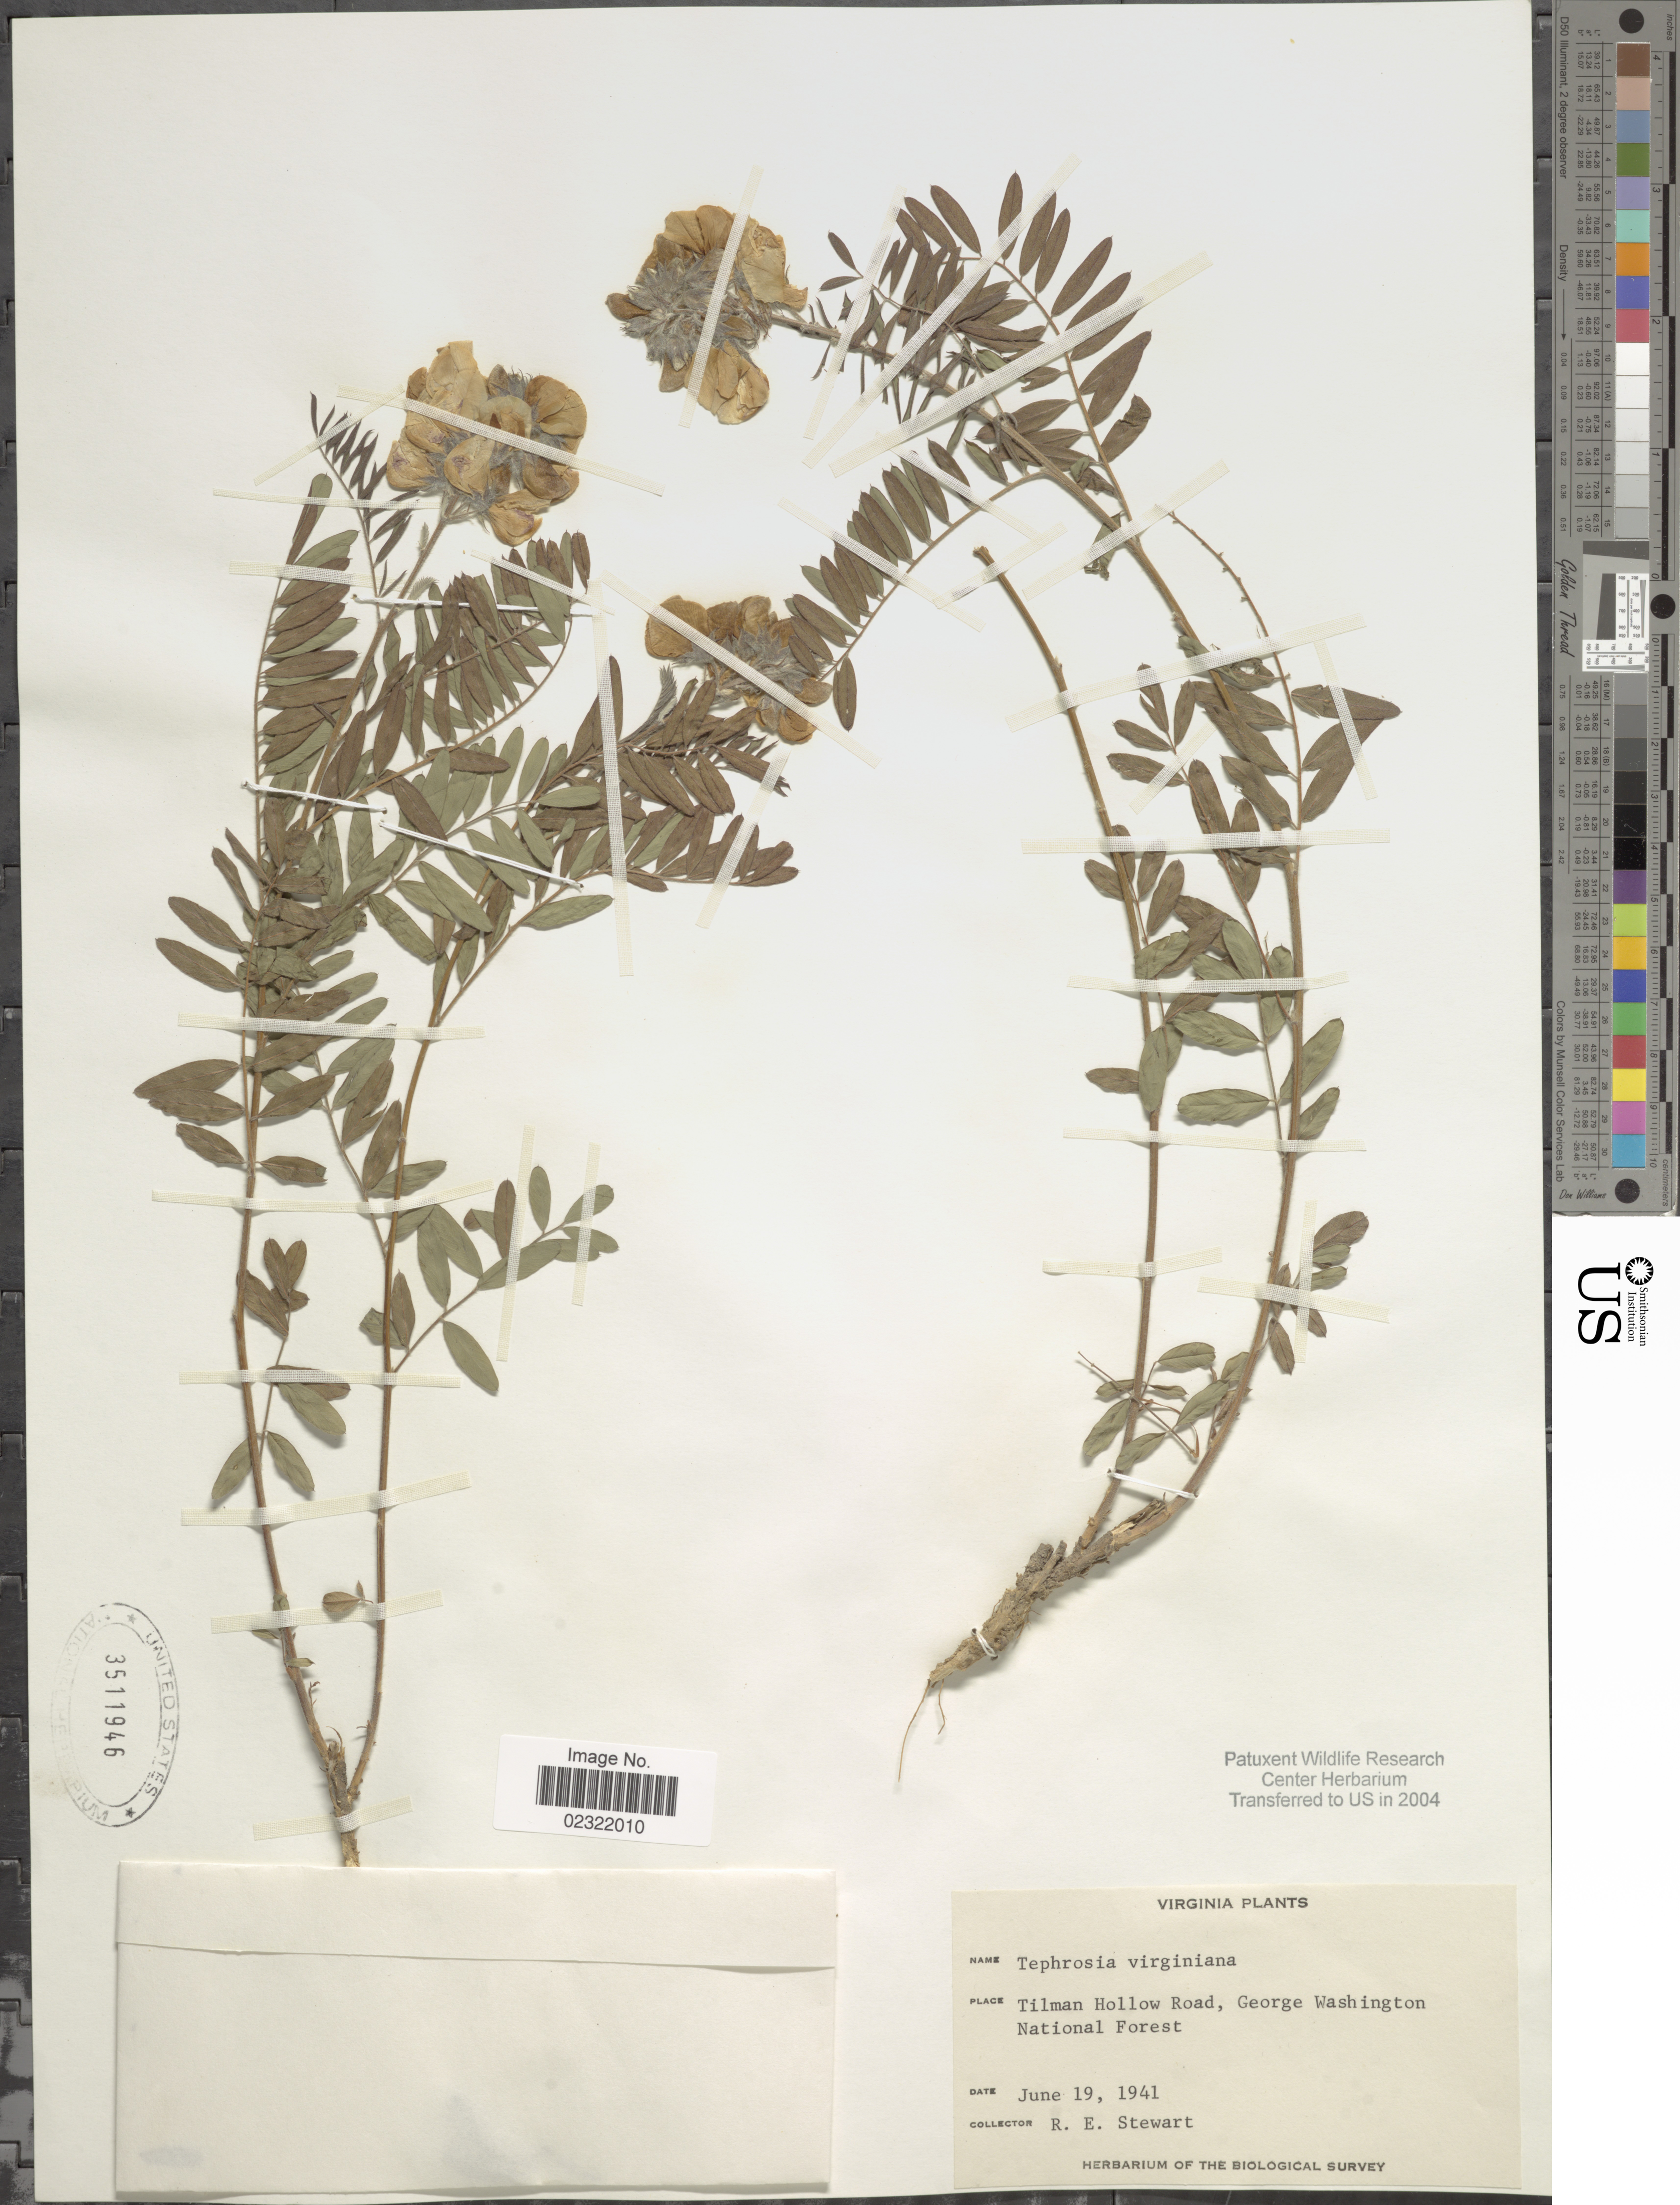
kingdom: Plantae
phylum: Tracheophyta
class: Magnoliopsida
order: Fabales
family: Fabaceae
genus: Tephrosia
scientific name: Tephrosia virginiana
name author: (L.) Pers.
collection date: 1941-06-19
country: United States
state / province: Virginia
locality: Tilman Hollow Road, George Washington National Forest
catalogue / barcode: US 3611946